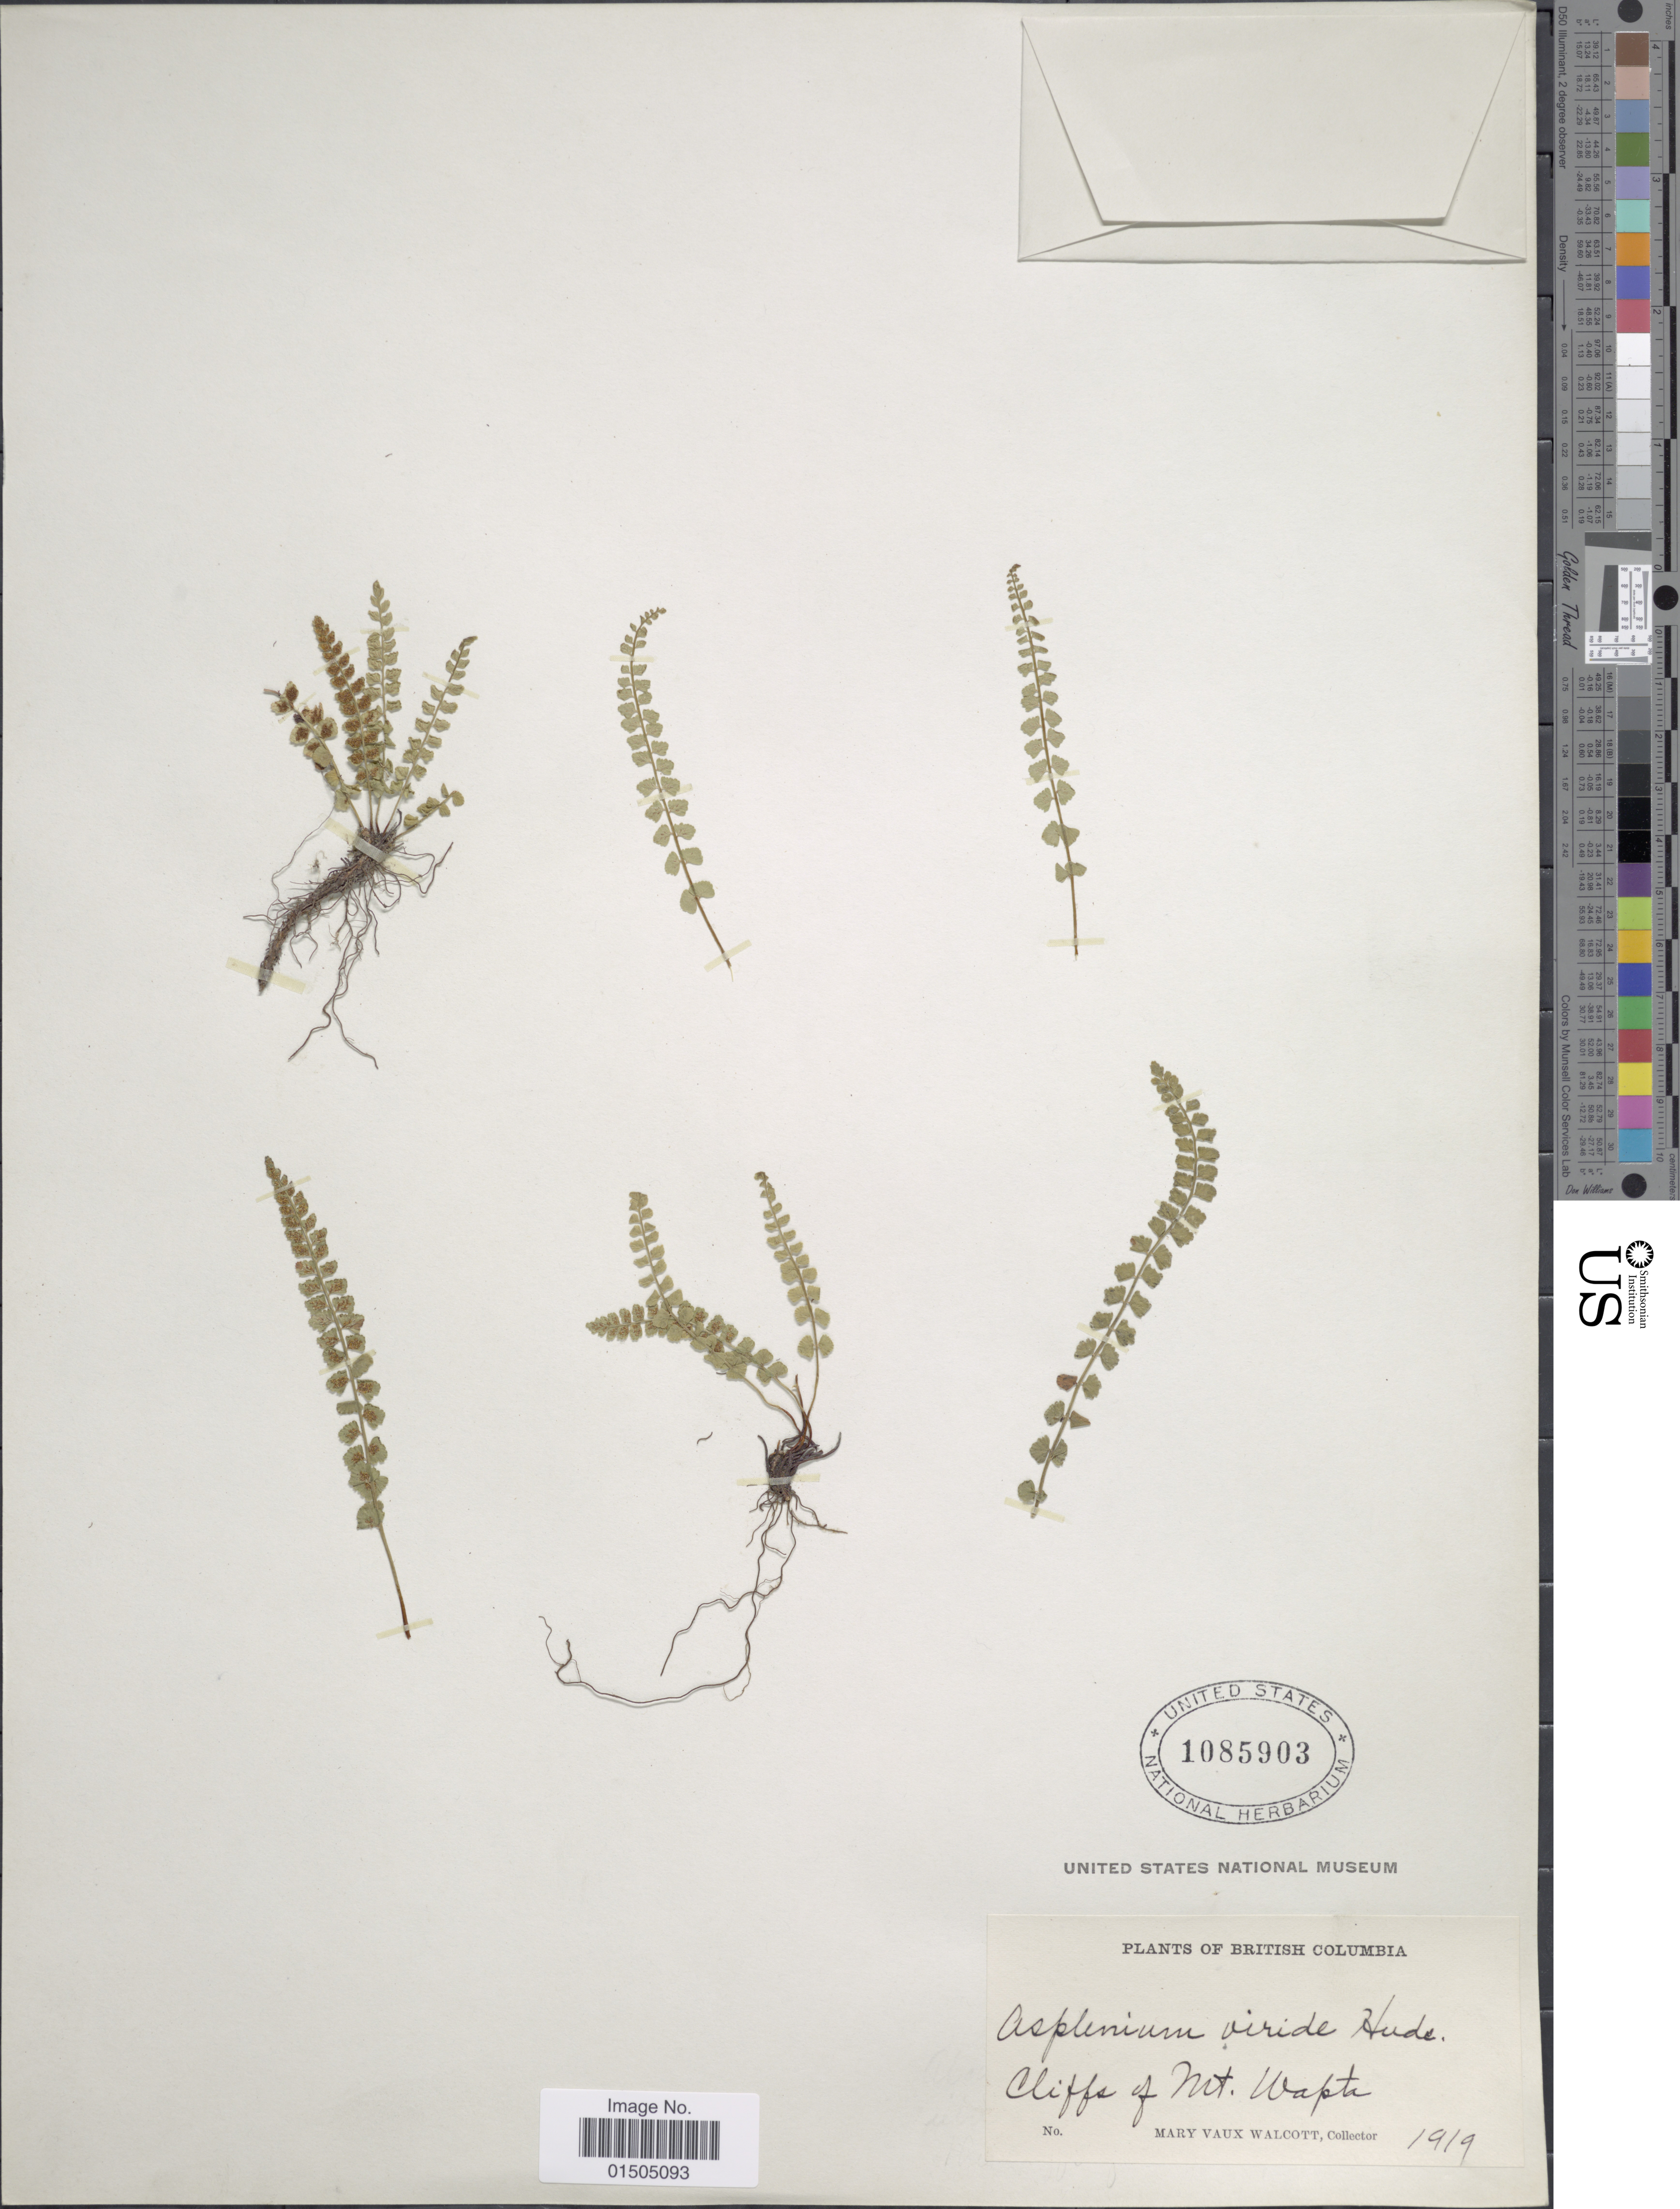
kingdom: Plantae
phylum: Tracheophyta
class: Polypodiopsida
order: Polypodiales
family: Aspleniaceae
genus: Asplenium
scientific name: Asplenium trichomanes-ramosum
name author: L.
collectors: M. Walcott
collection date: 1919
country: Canada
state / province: British Columbia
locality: Cliffs of Mt. Wapta.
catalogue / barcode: US 1085903